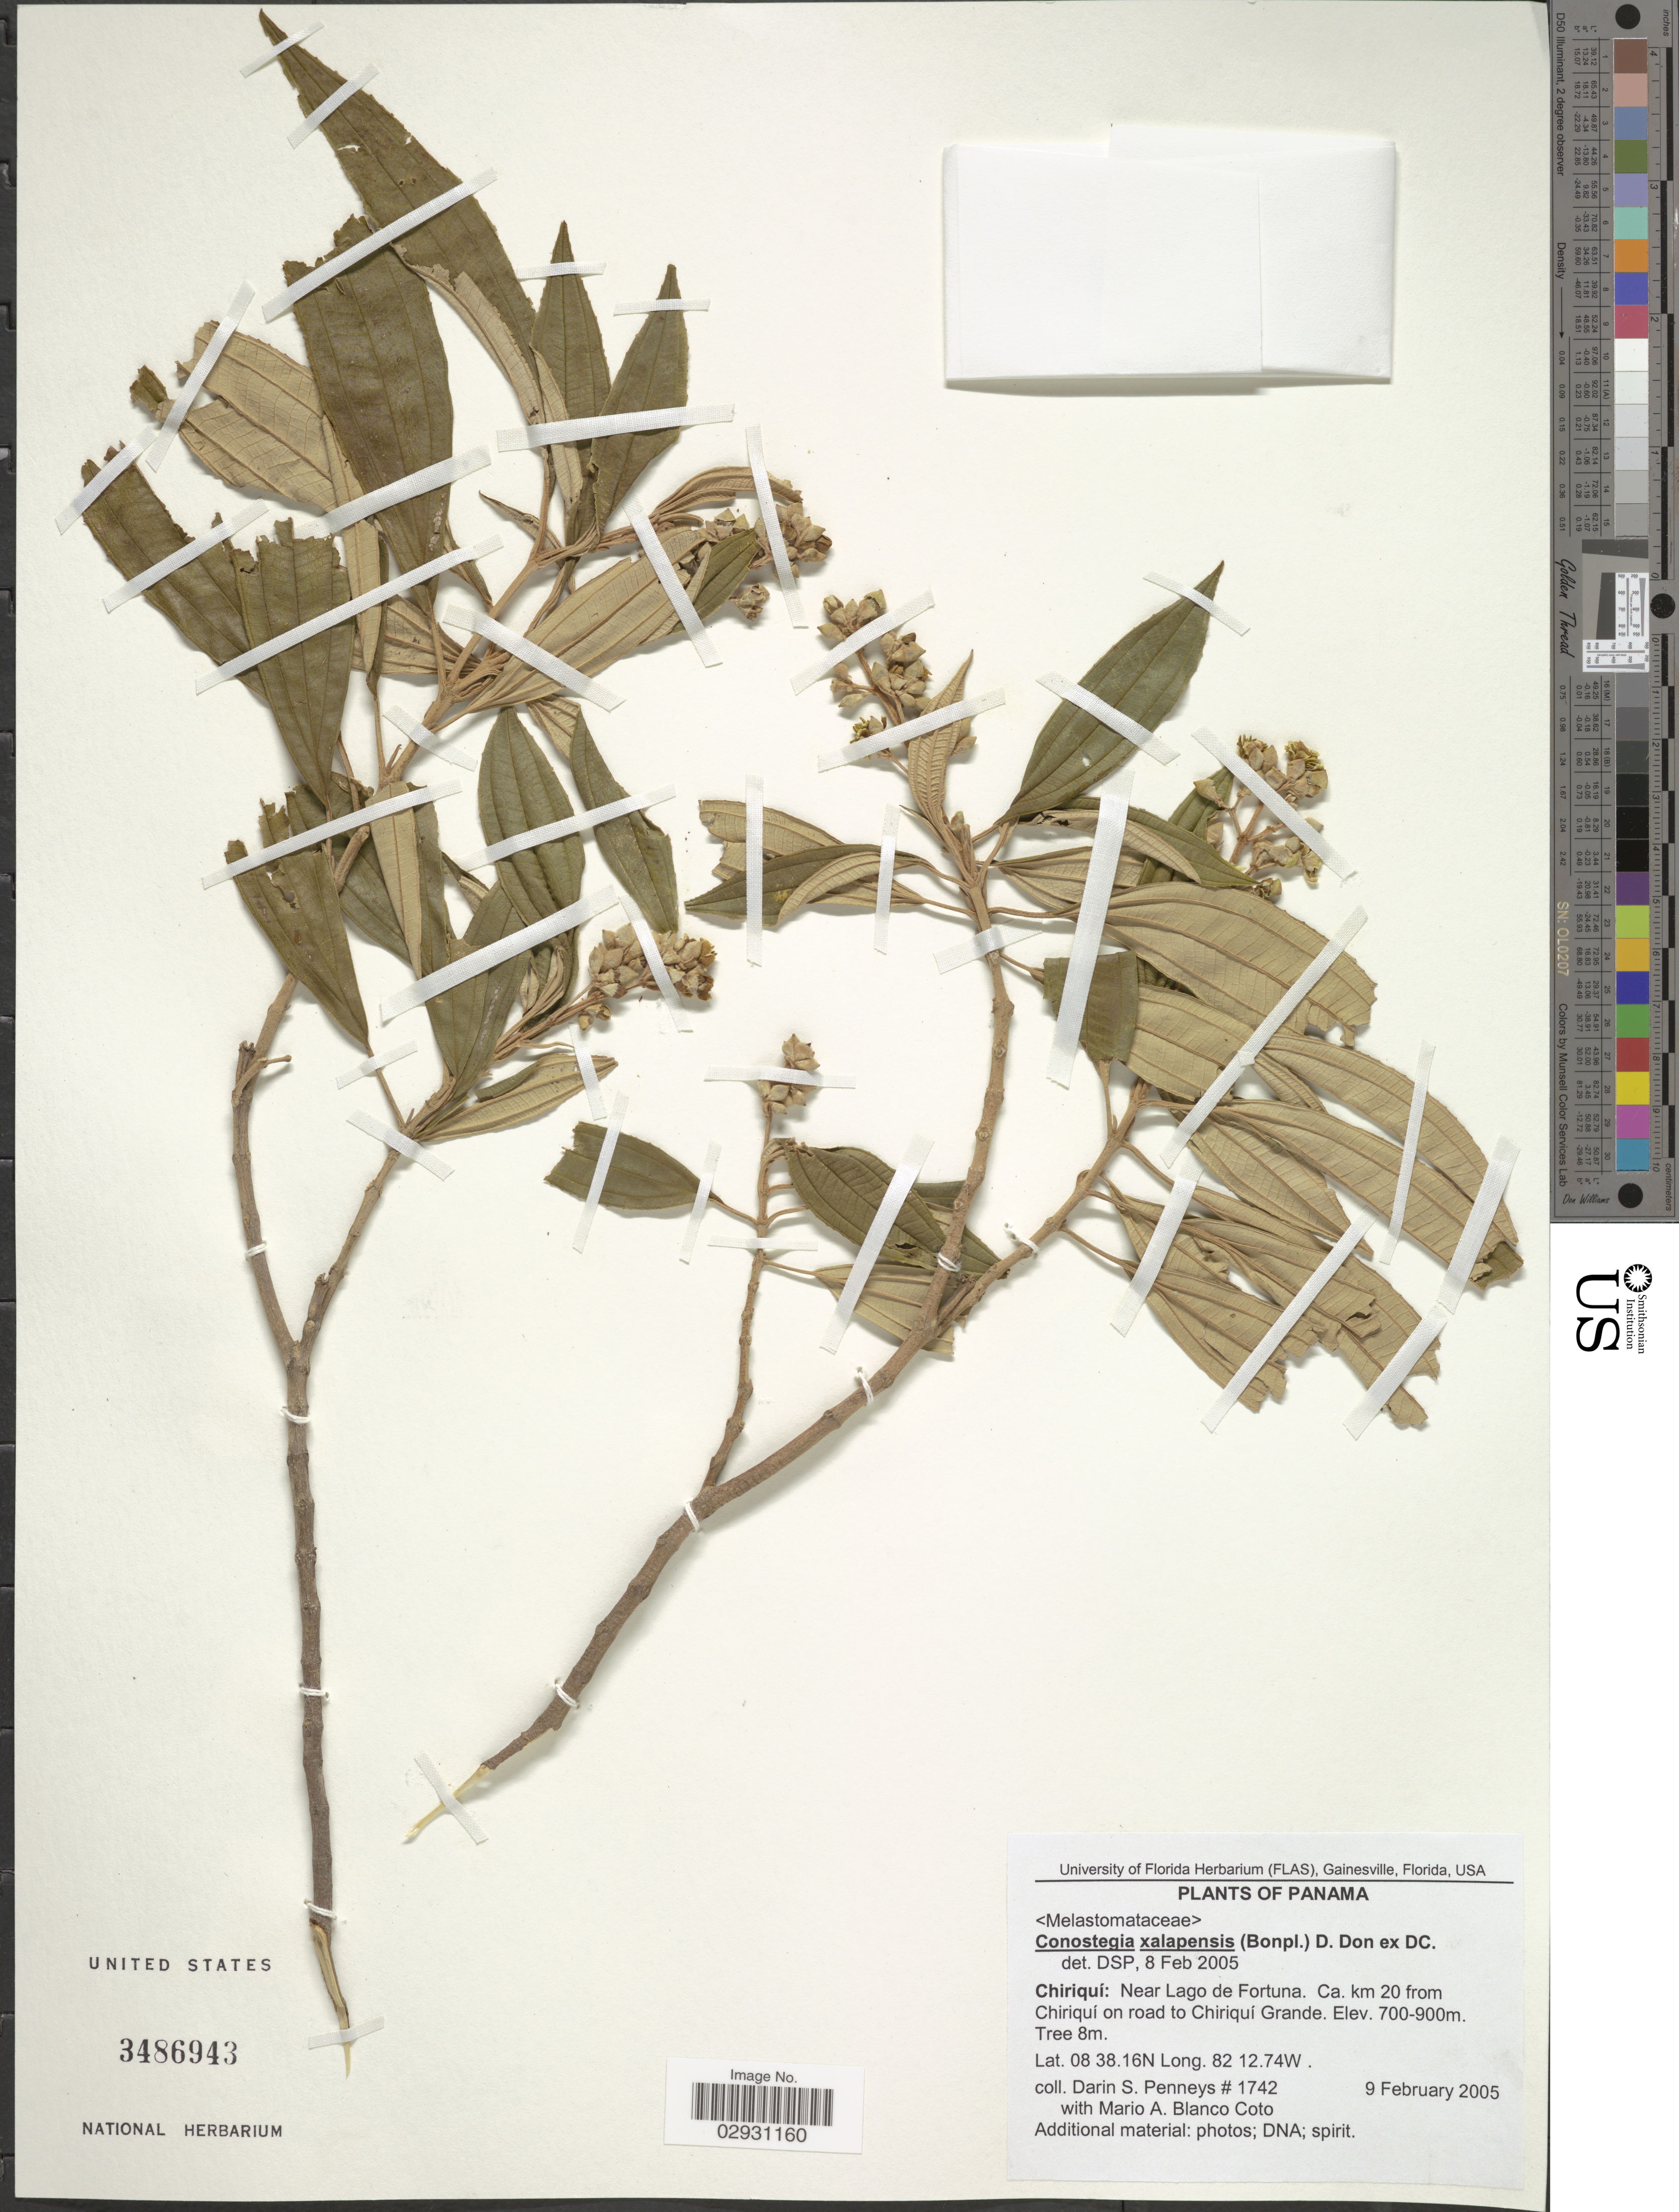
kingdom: Plantae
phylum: Tracheophyta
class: Magnoliopsida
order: Myrtales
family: Melastomataceae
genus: Conostegia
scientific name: Conostegia quadrangularis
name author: Schltdl. ex Steud.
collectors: D. S. Penneys & M. A. Blanco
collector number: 1742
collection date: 2005-02-09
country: Panama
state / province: Chiriqui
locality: Near Lago de Fortuna. Ca. km 20 from Chiriquí on road to Chiriquí Grande.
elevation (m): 700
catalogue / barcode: US 3486943